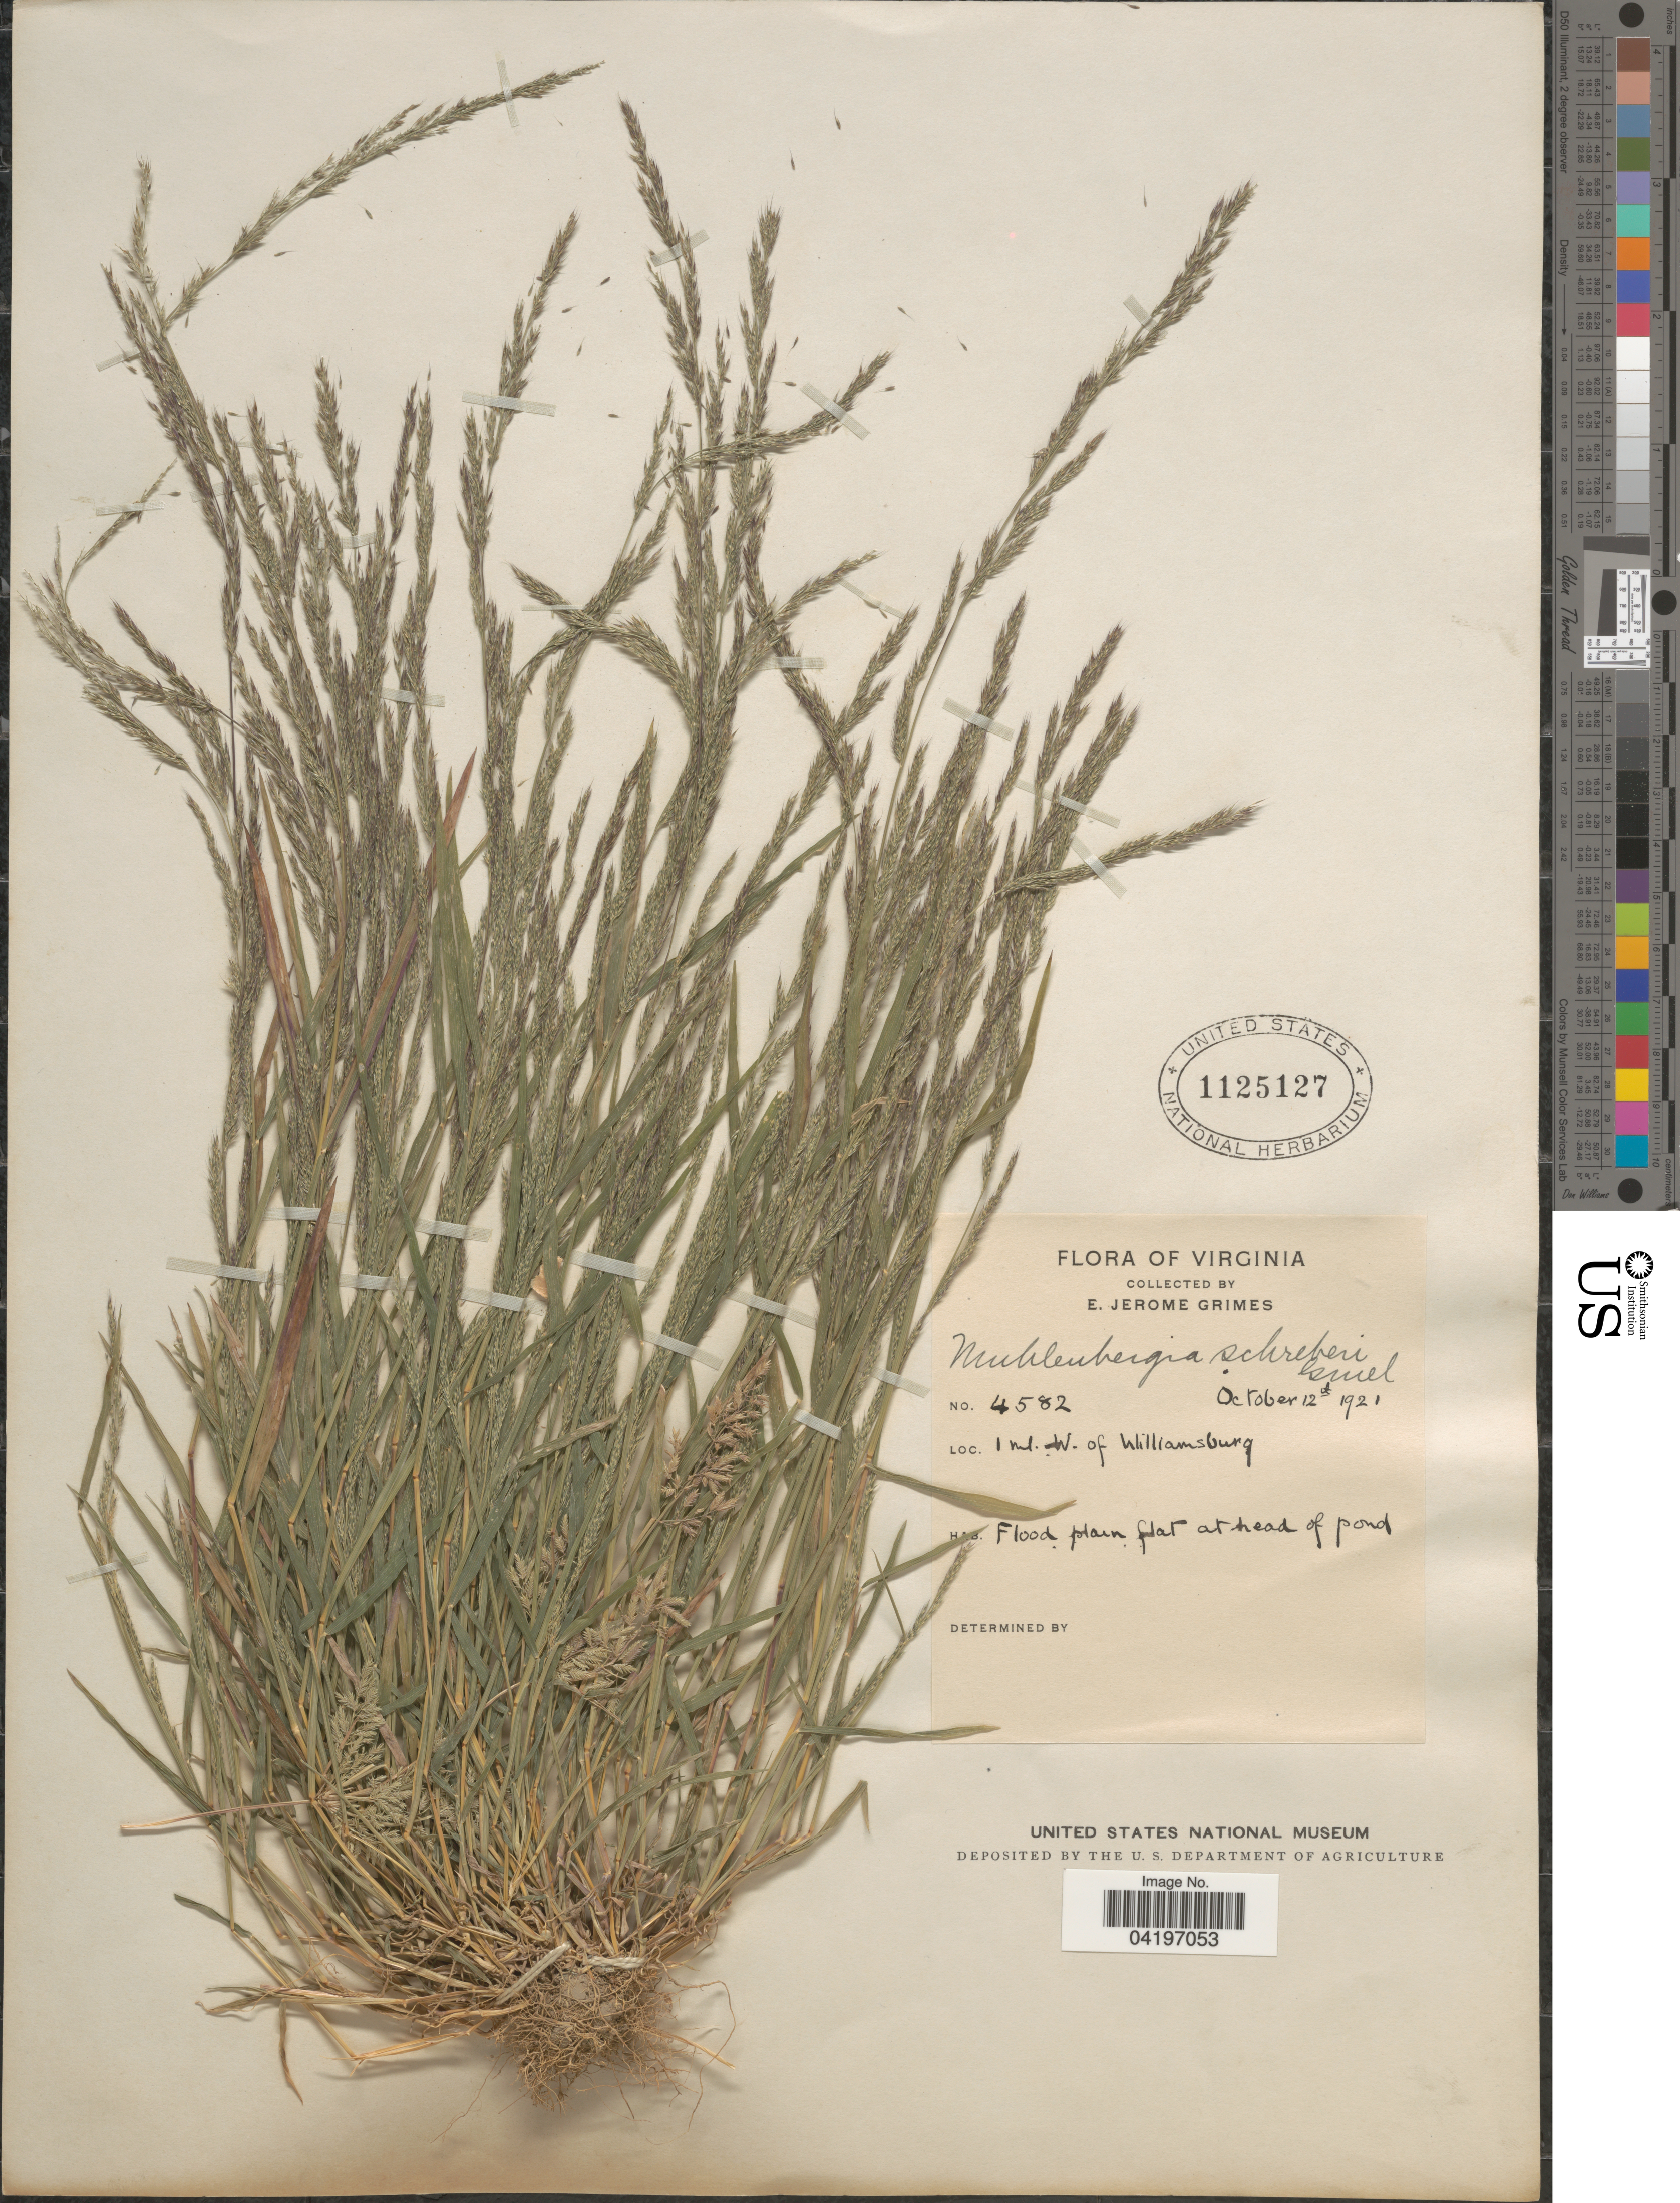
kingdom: Plantae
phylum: Tracheophyta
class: Liliopsida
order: Poales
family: Poaceae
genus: Muhlenbergia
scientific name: Muhlenbergia schreberi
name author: J.F. Gmel.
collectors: E. J. Grimes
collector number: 4582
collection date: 1921-10-12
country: United States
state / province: Virginia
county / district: City of Williamsburg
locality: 1 mile W. of Williamsburg.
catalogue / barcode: US 1125127